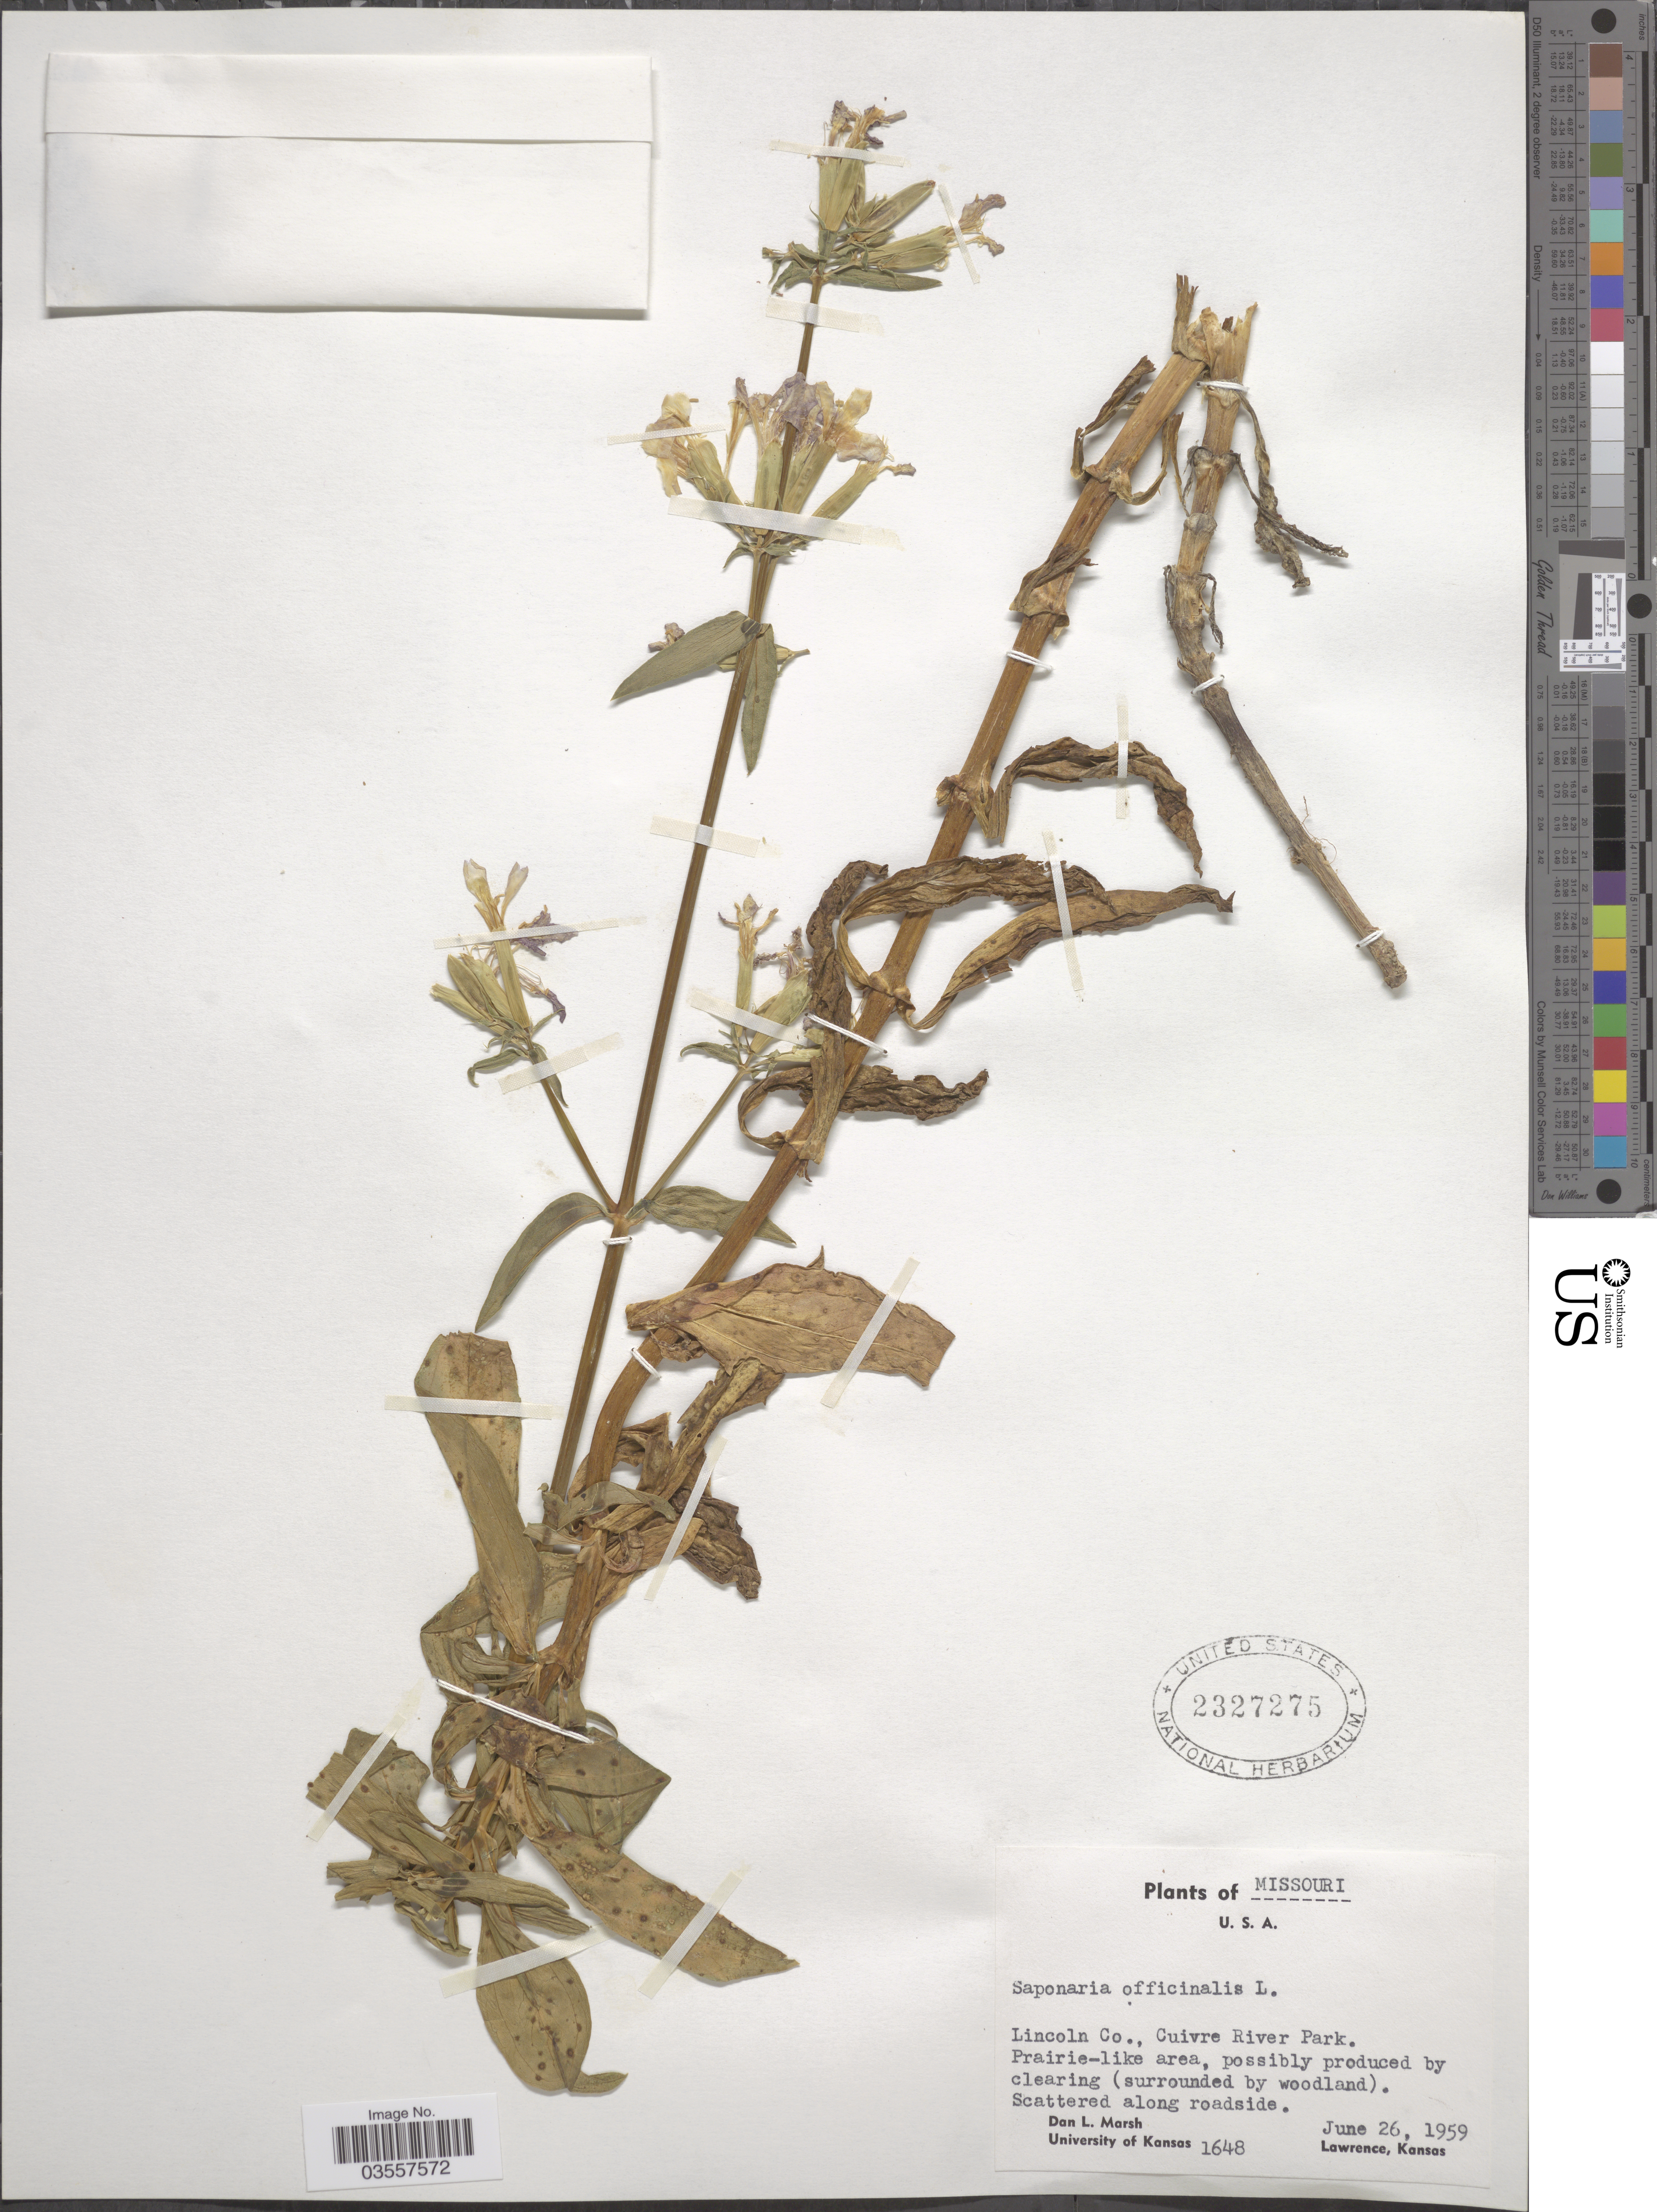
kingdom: Plantae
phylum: Tracheophyta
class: Magnoliopsida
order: Caryophyllales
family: Caryophyllaceae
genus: Saponaria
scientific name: Saponaria officinalis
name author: L.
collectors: D. L. Marsh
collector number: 1648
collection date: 1959-06-26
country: United States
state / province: Missouri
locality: Lincoln Co., Guivre River Park.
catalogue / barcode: US 2327275